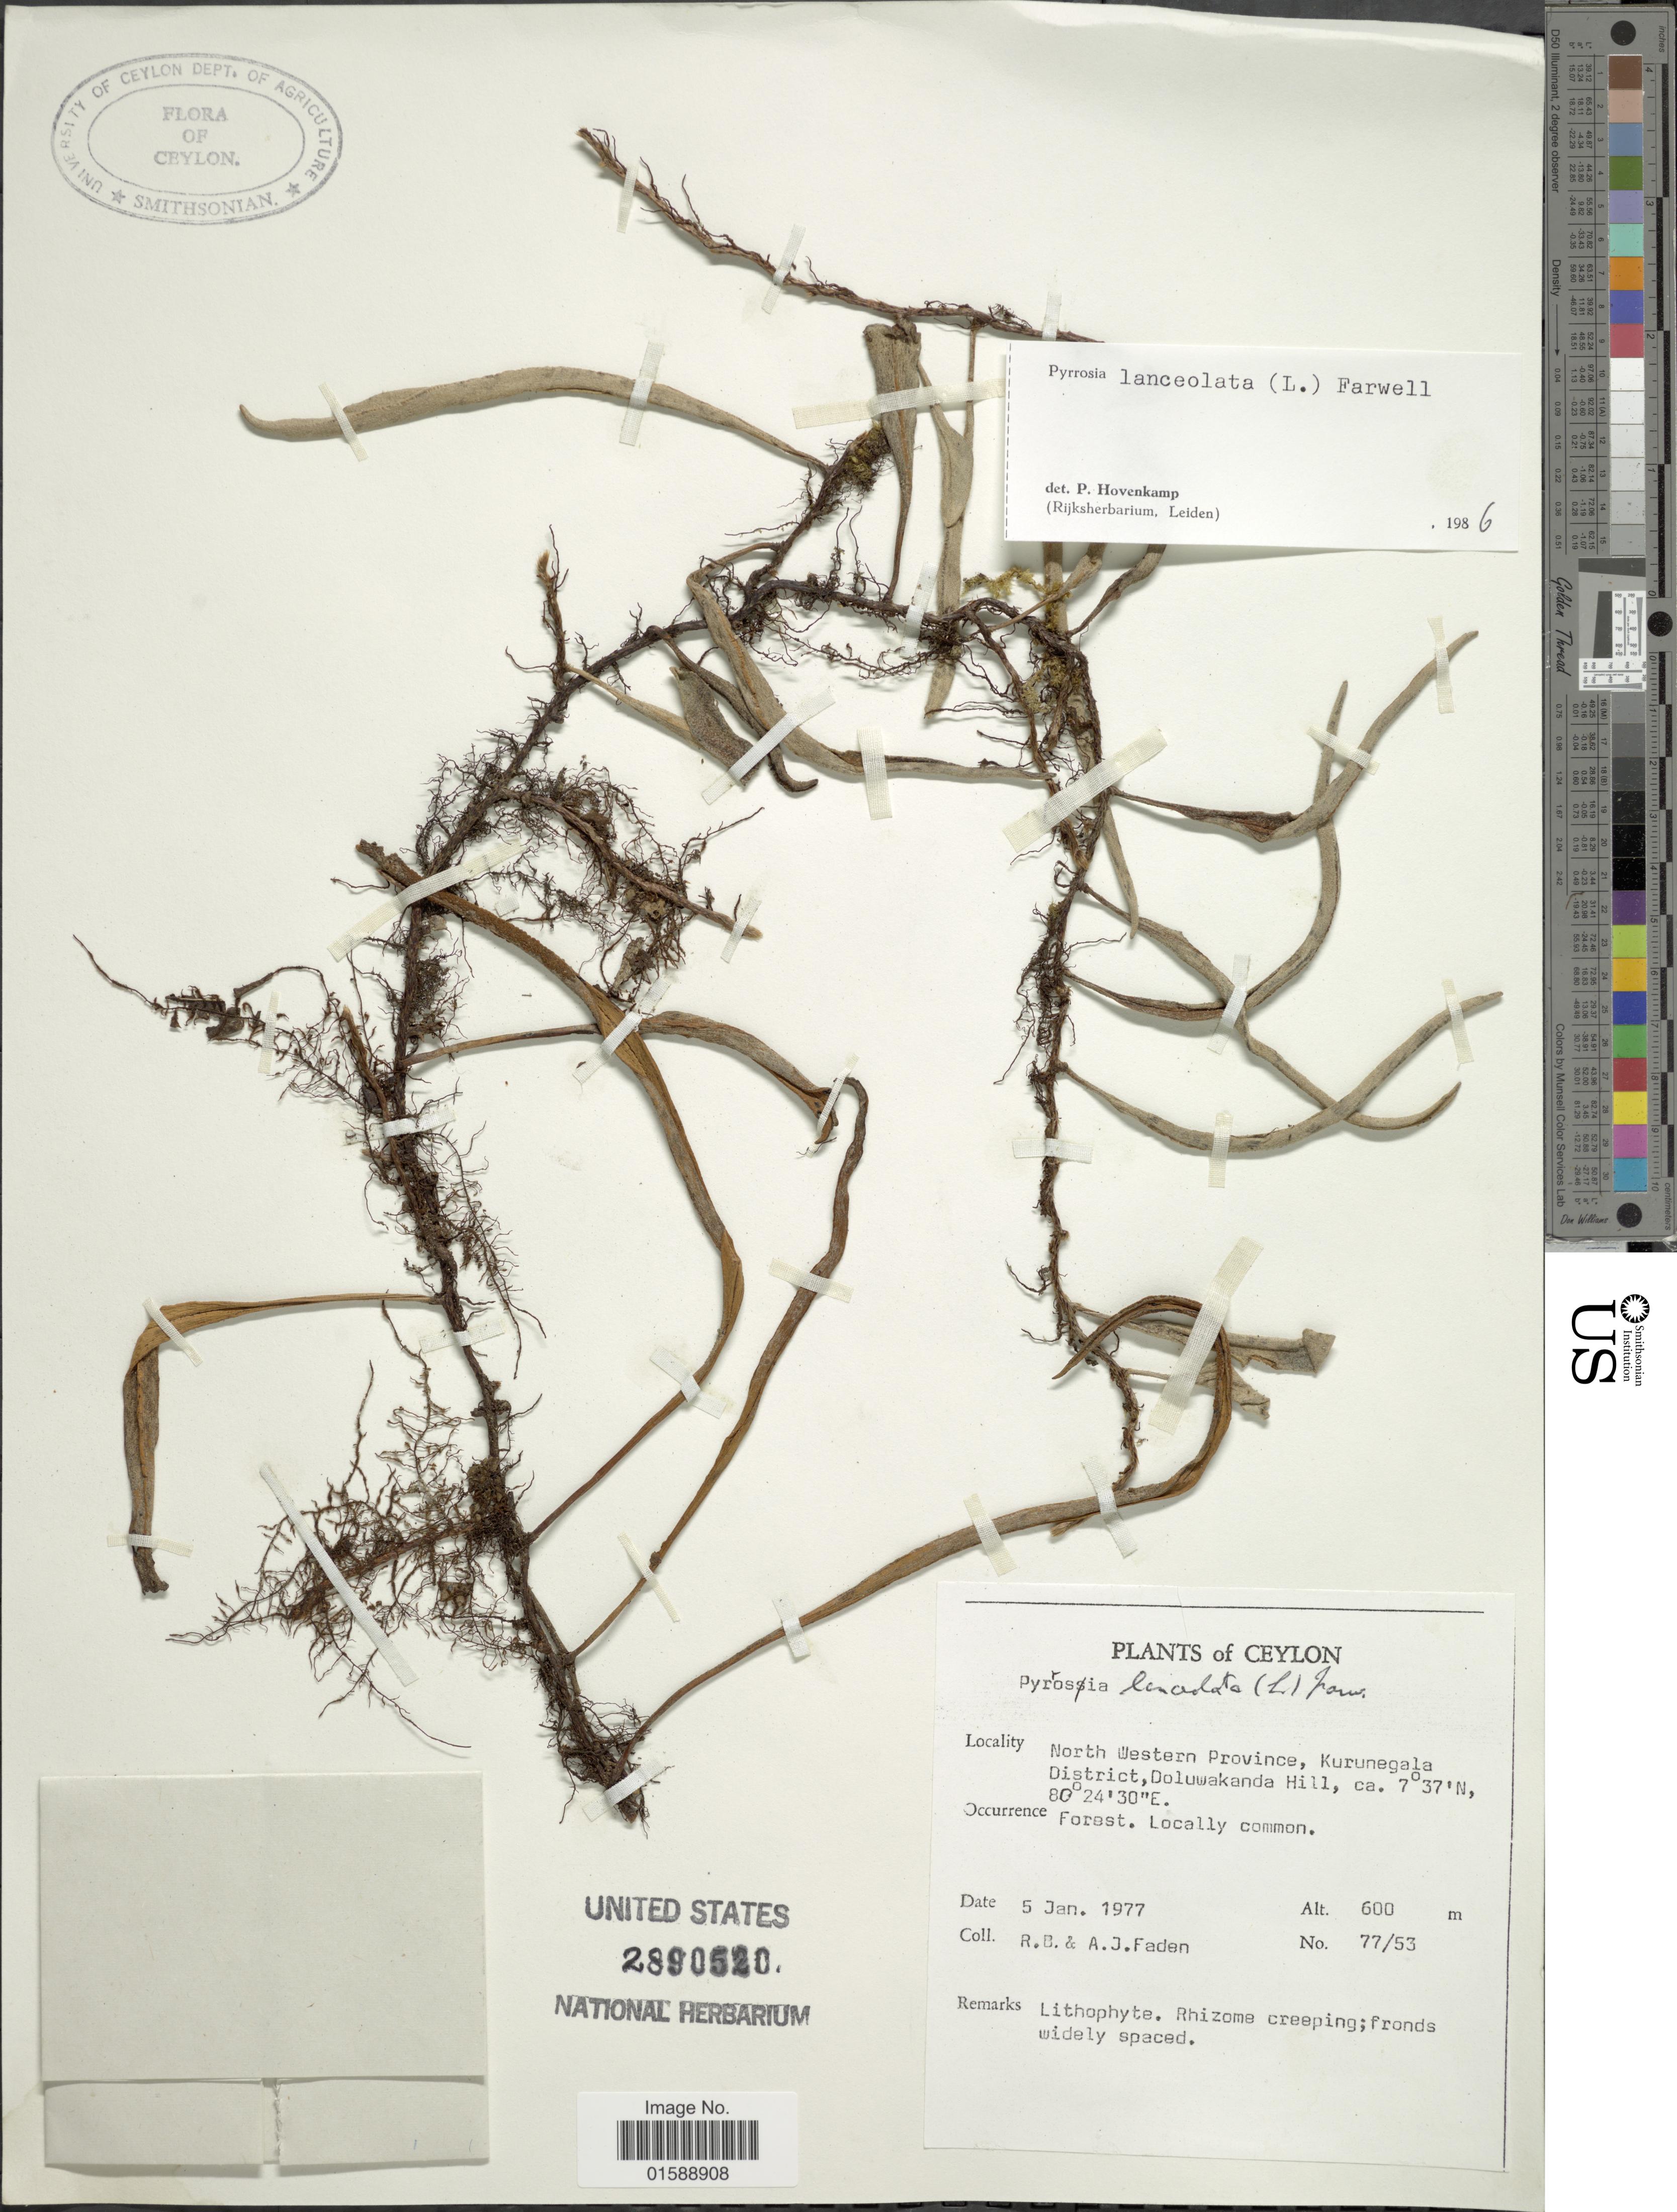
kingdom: Plantae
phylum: Tracheophyta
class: Polypodiopsida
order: Polypodiales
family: Polypodiaceae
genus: Pyrrosia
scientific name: Pyrrosia lanceolata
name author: (L.) Farw.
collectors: R. B. Faden & A. J. Faden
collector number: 77/53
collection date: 1977-01-05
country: Sri Lanka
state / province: North Western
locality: Ceylon. Kurunegala District, Doluwakanda Hill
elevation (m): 600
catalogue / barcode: US 2890520